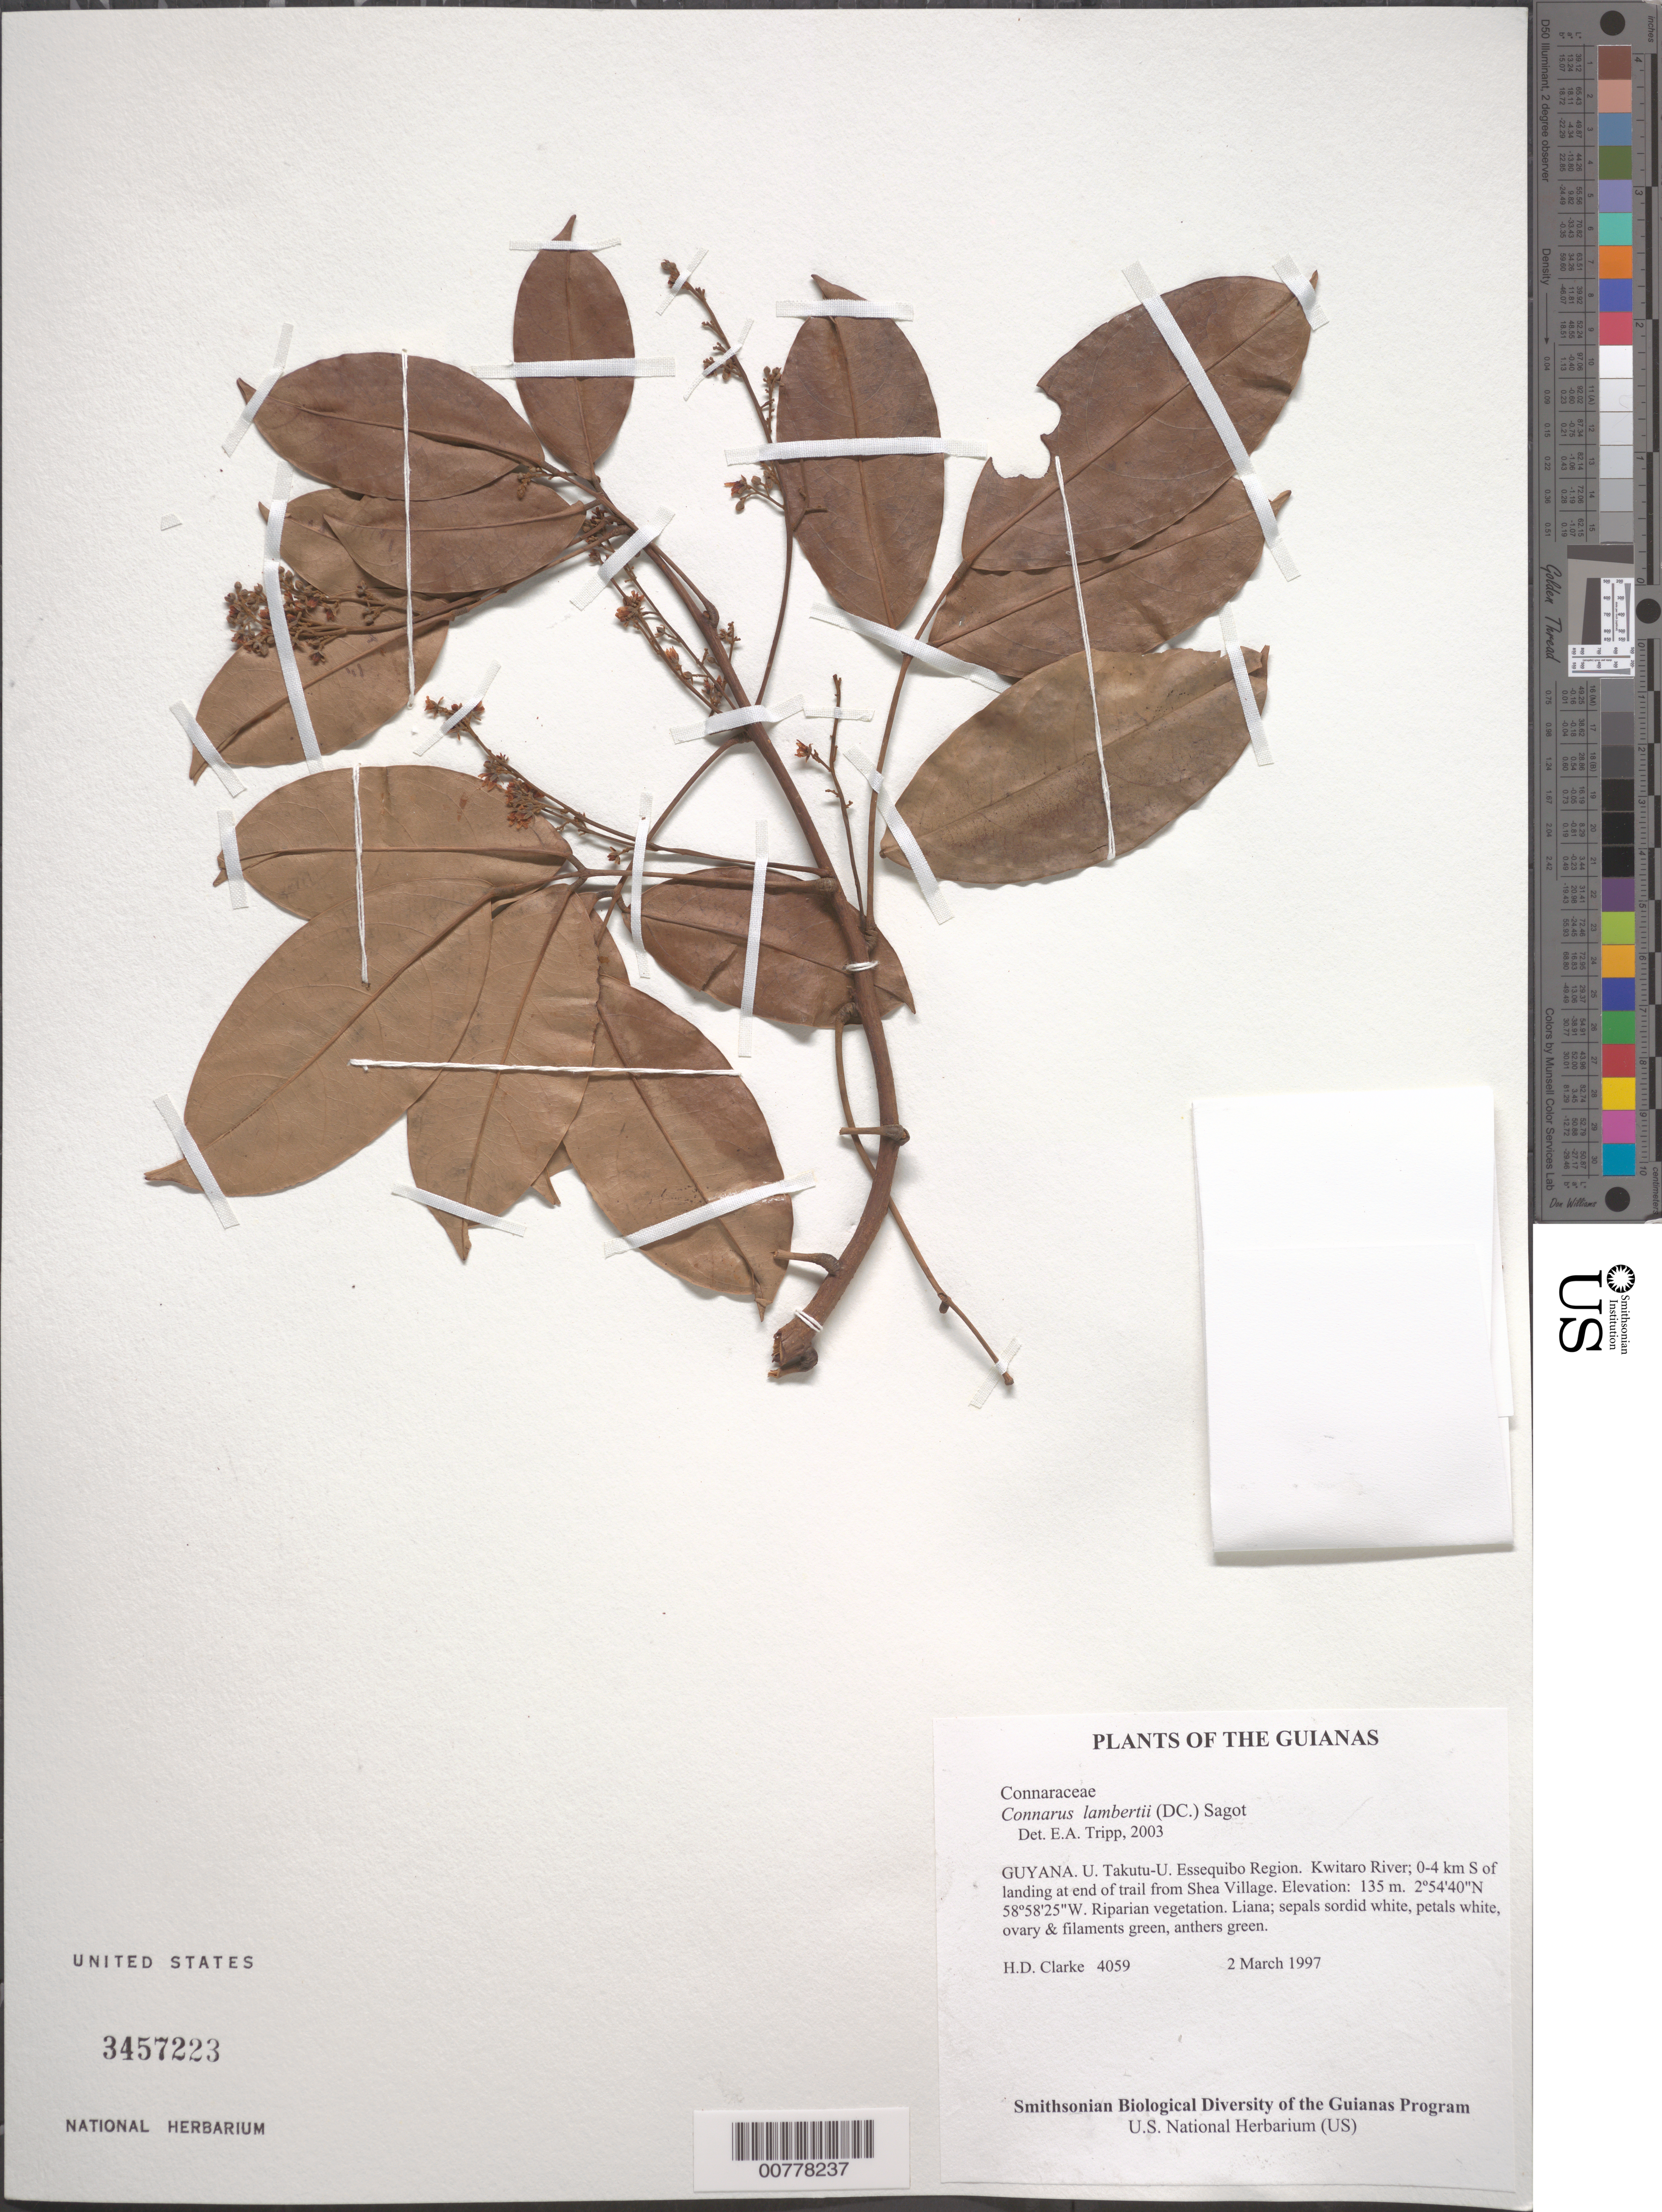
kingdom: Plantae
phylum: Tracheophyta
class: Magnoliopsida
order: Oxalidales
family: Connaraceae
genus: Connarus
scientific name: Connarus lambertii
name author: (DC.) Sagot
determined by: Tripp, Erin A.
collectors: H. D. Clarke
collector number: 4059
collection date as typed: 2 March 1997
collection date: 1997-03-02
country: Guyana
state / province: U. Takutu-U. Essequibo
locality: Kwitaro River; 0-4 km S of landing at end of trail from Shea Village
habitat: Riparian vegetation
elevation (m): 135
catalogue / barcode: US 3457223